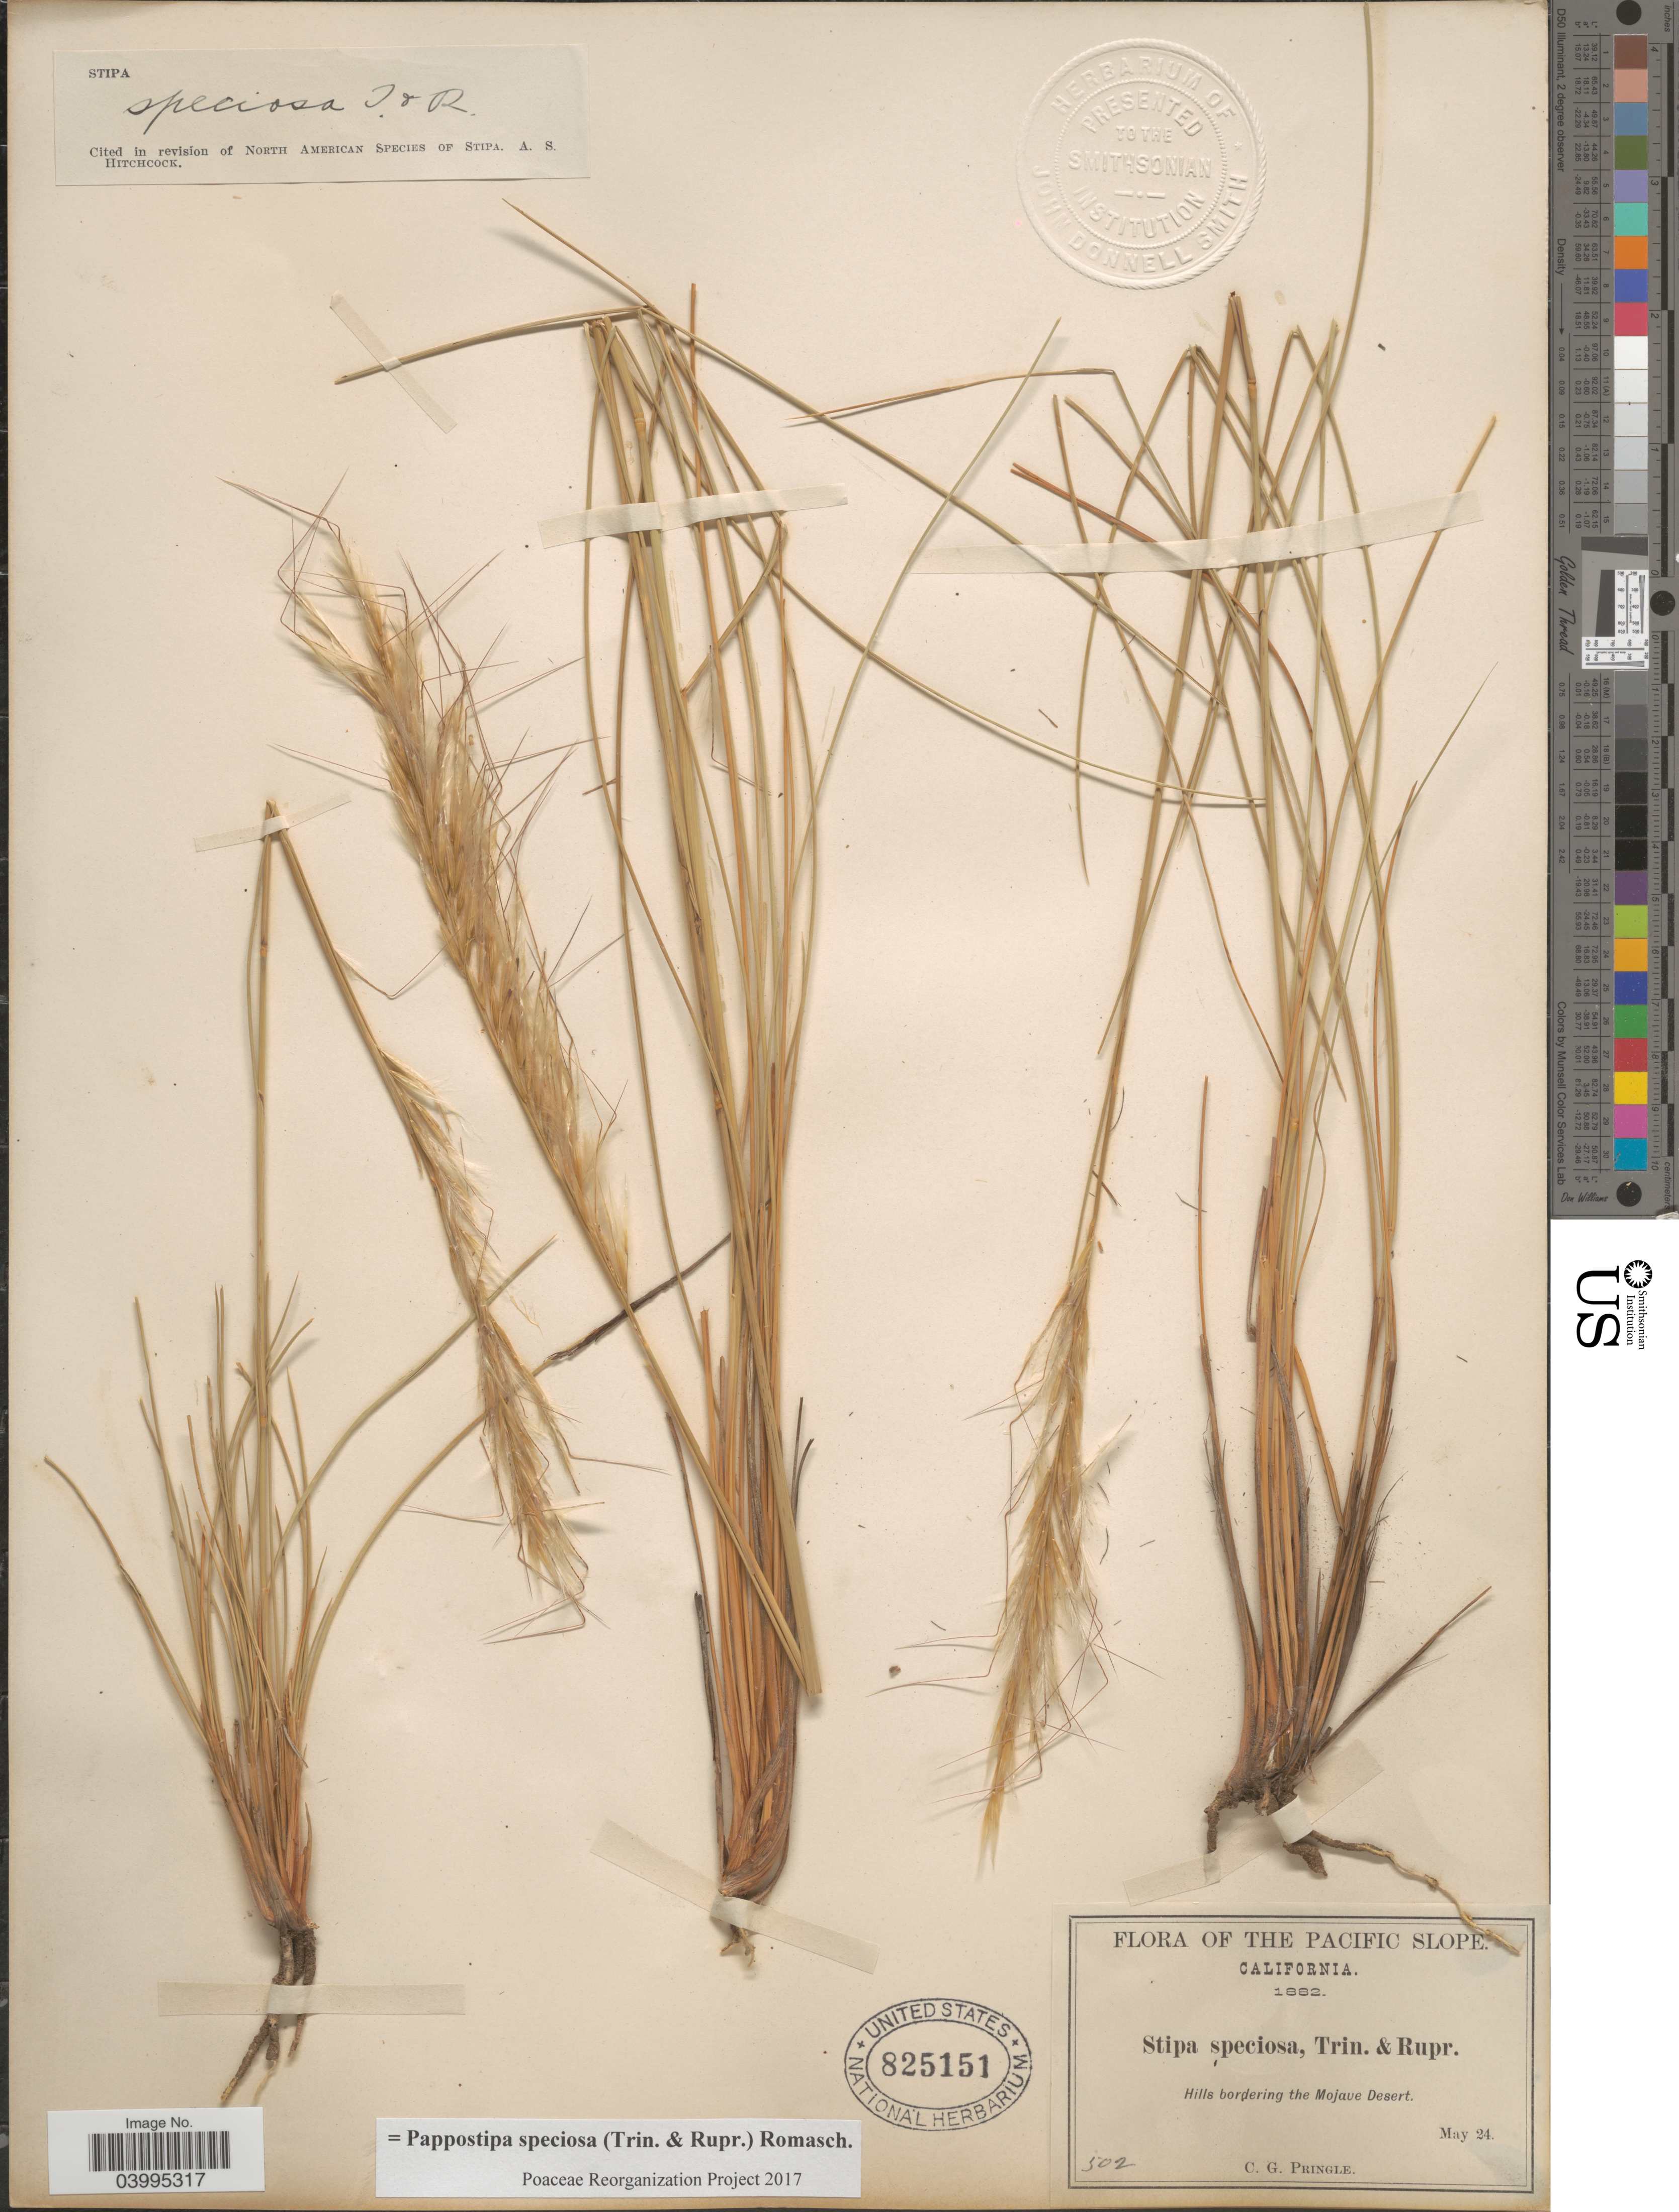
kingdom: Plantae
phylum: Tracheophyta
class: Liliopsida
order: Poales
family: Poaceae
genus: Pappostipa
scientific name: Pappostipa speciosa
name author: (Trin. & Rupr.) Romasch.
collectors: C. G. Pringle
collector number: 502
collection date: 1882-05-24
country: United States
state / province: California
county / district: San Bernardino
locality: The Pacific Slope. Hills bordering the Mojave Desert.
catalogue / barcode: US 825151